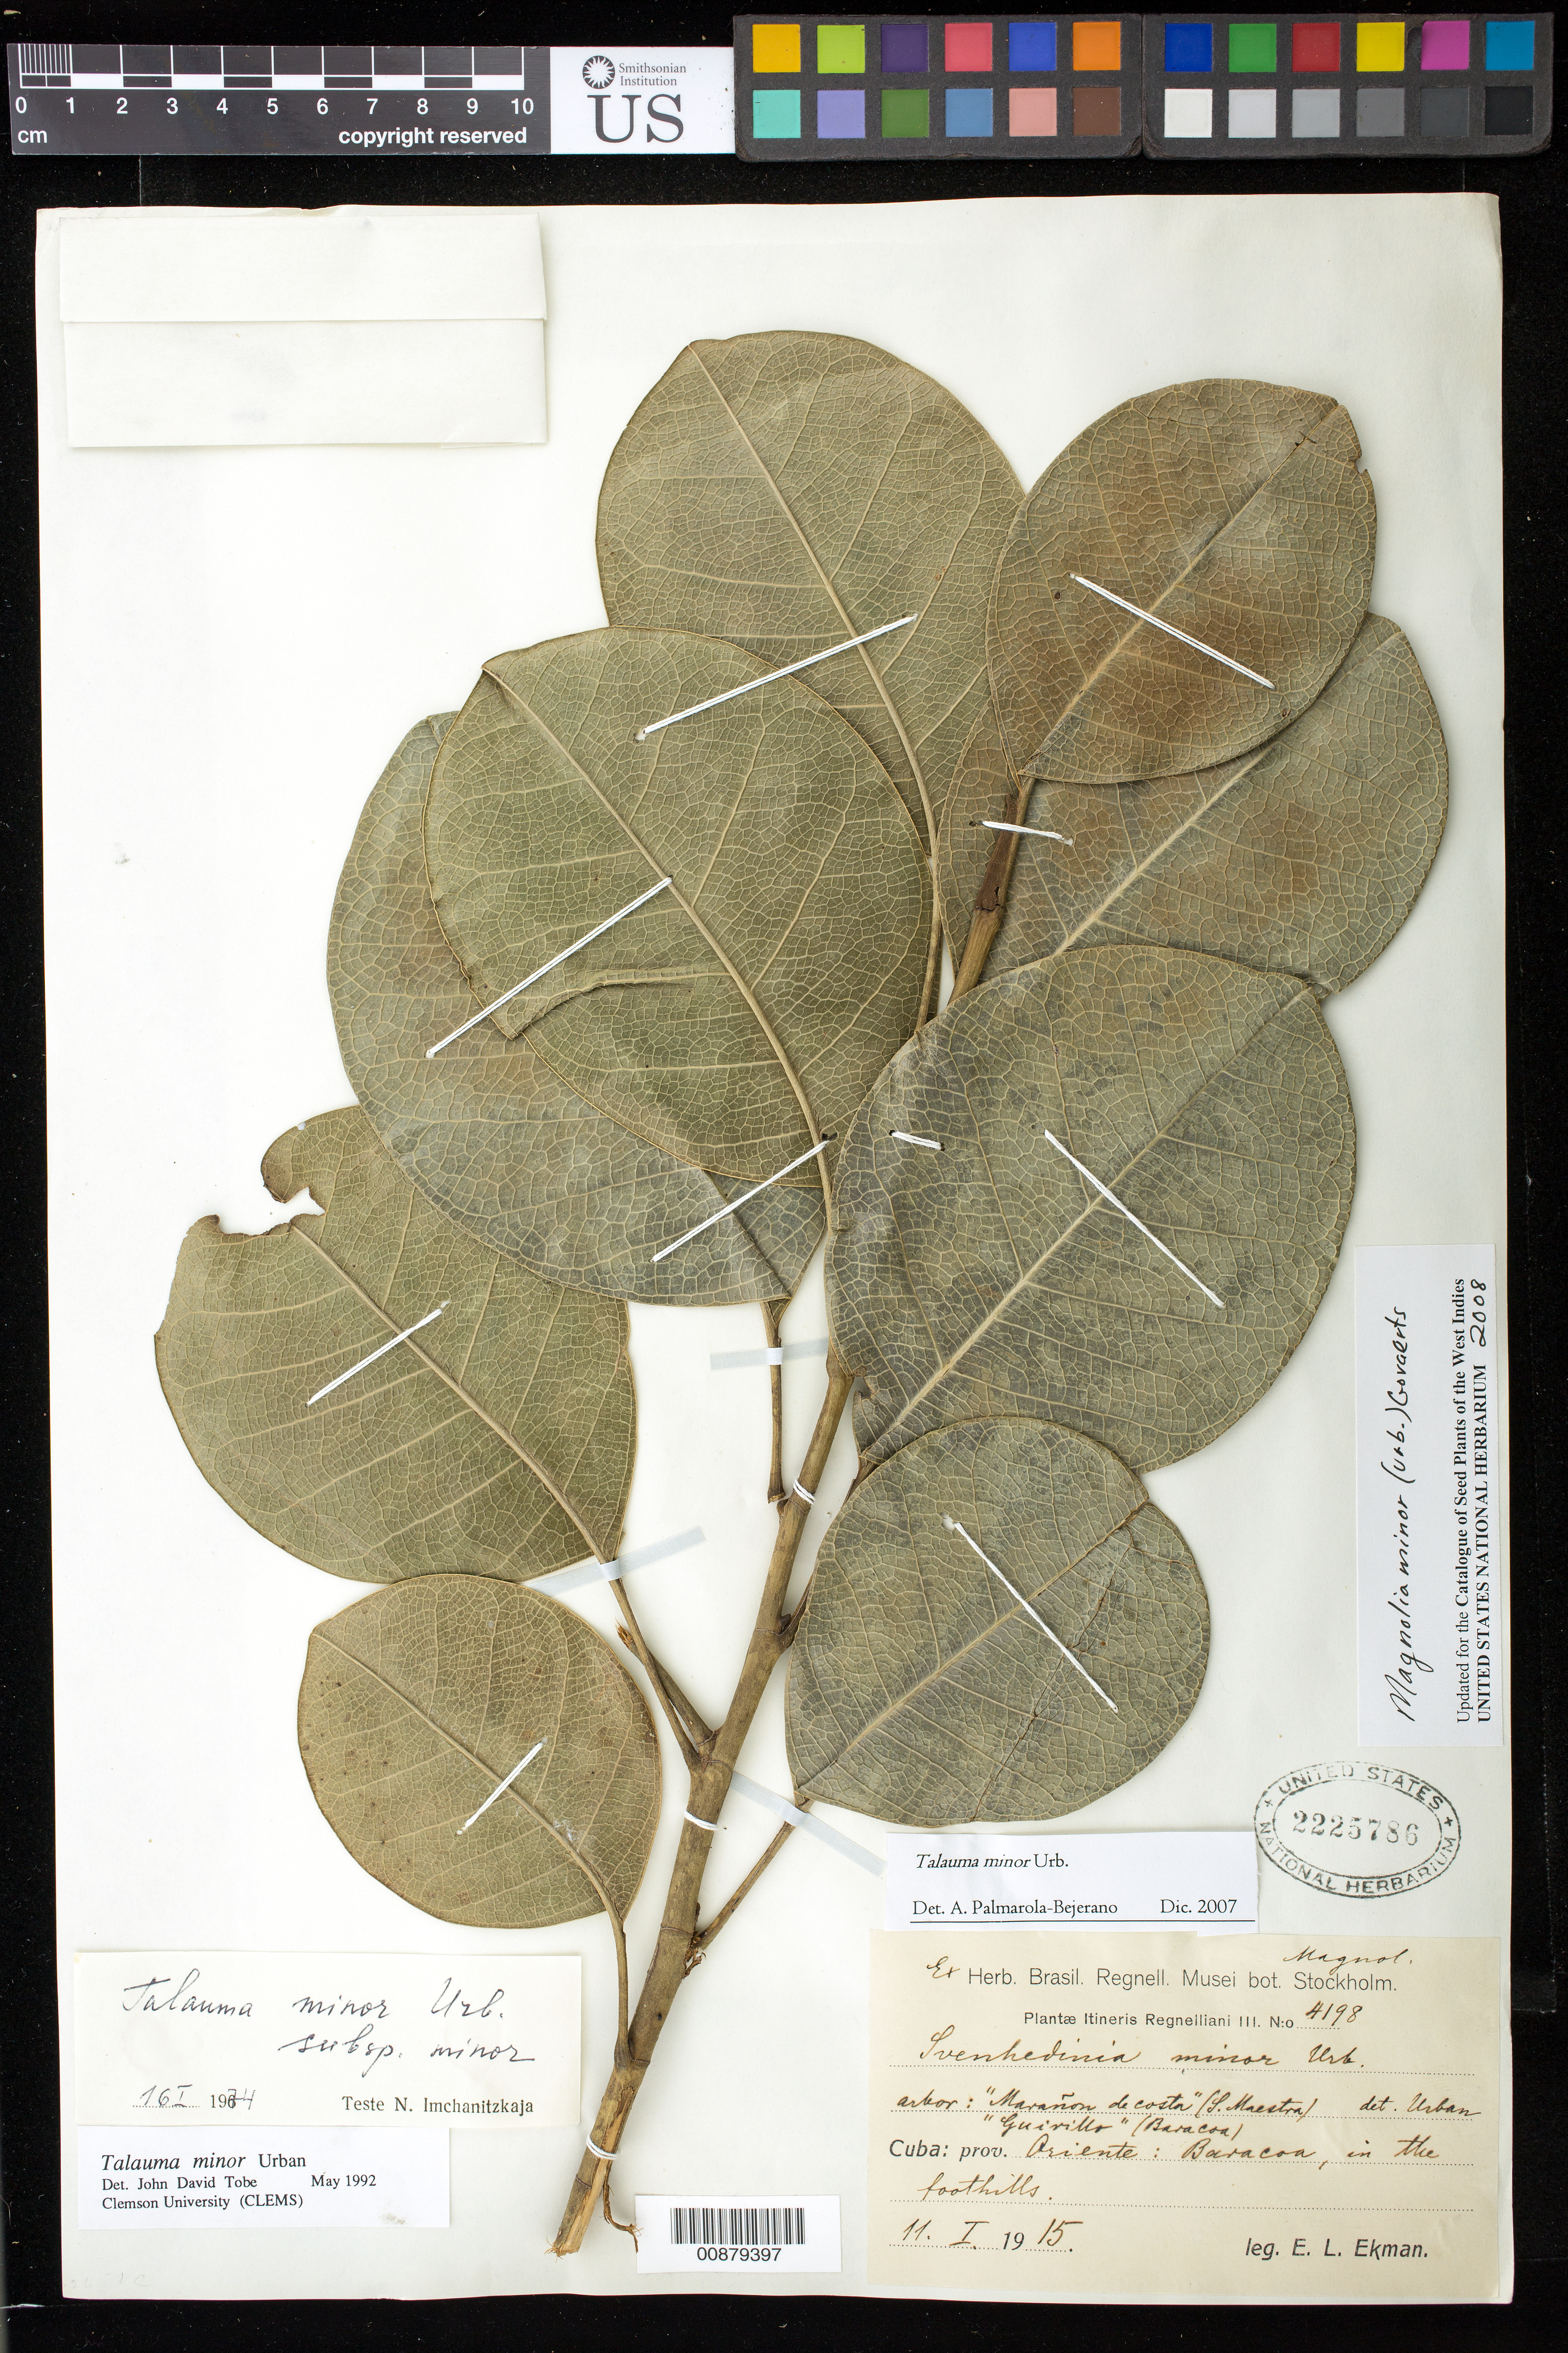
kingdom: Plantae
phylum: Tracheophyta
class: Magnoliopsida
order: Magnoliales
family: Magnoliaceae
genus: Magnolia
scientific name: Magnolia minor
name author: (Urb.) Govaerts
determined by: Cat. Seed Plants West Indies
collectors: E. L. Ekman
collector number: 4198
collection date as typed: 11 Jan 1915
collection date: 1915-01-11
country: Cuba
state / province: Guantanamo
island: Cuba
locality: Baracoa, in the foothills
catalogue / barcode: US 2225786